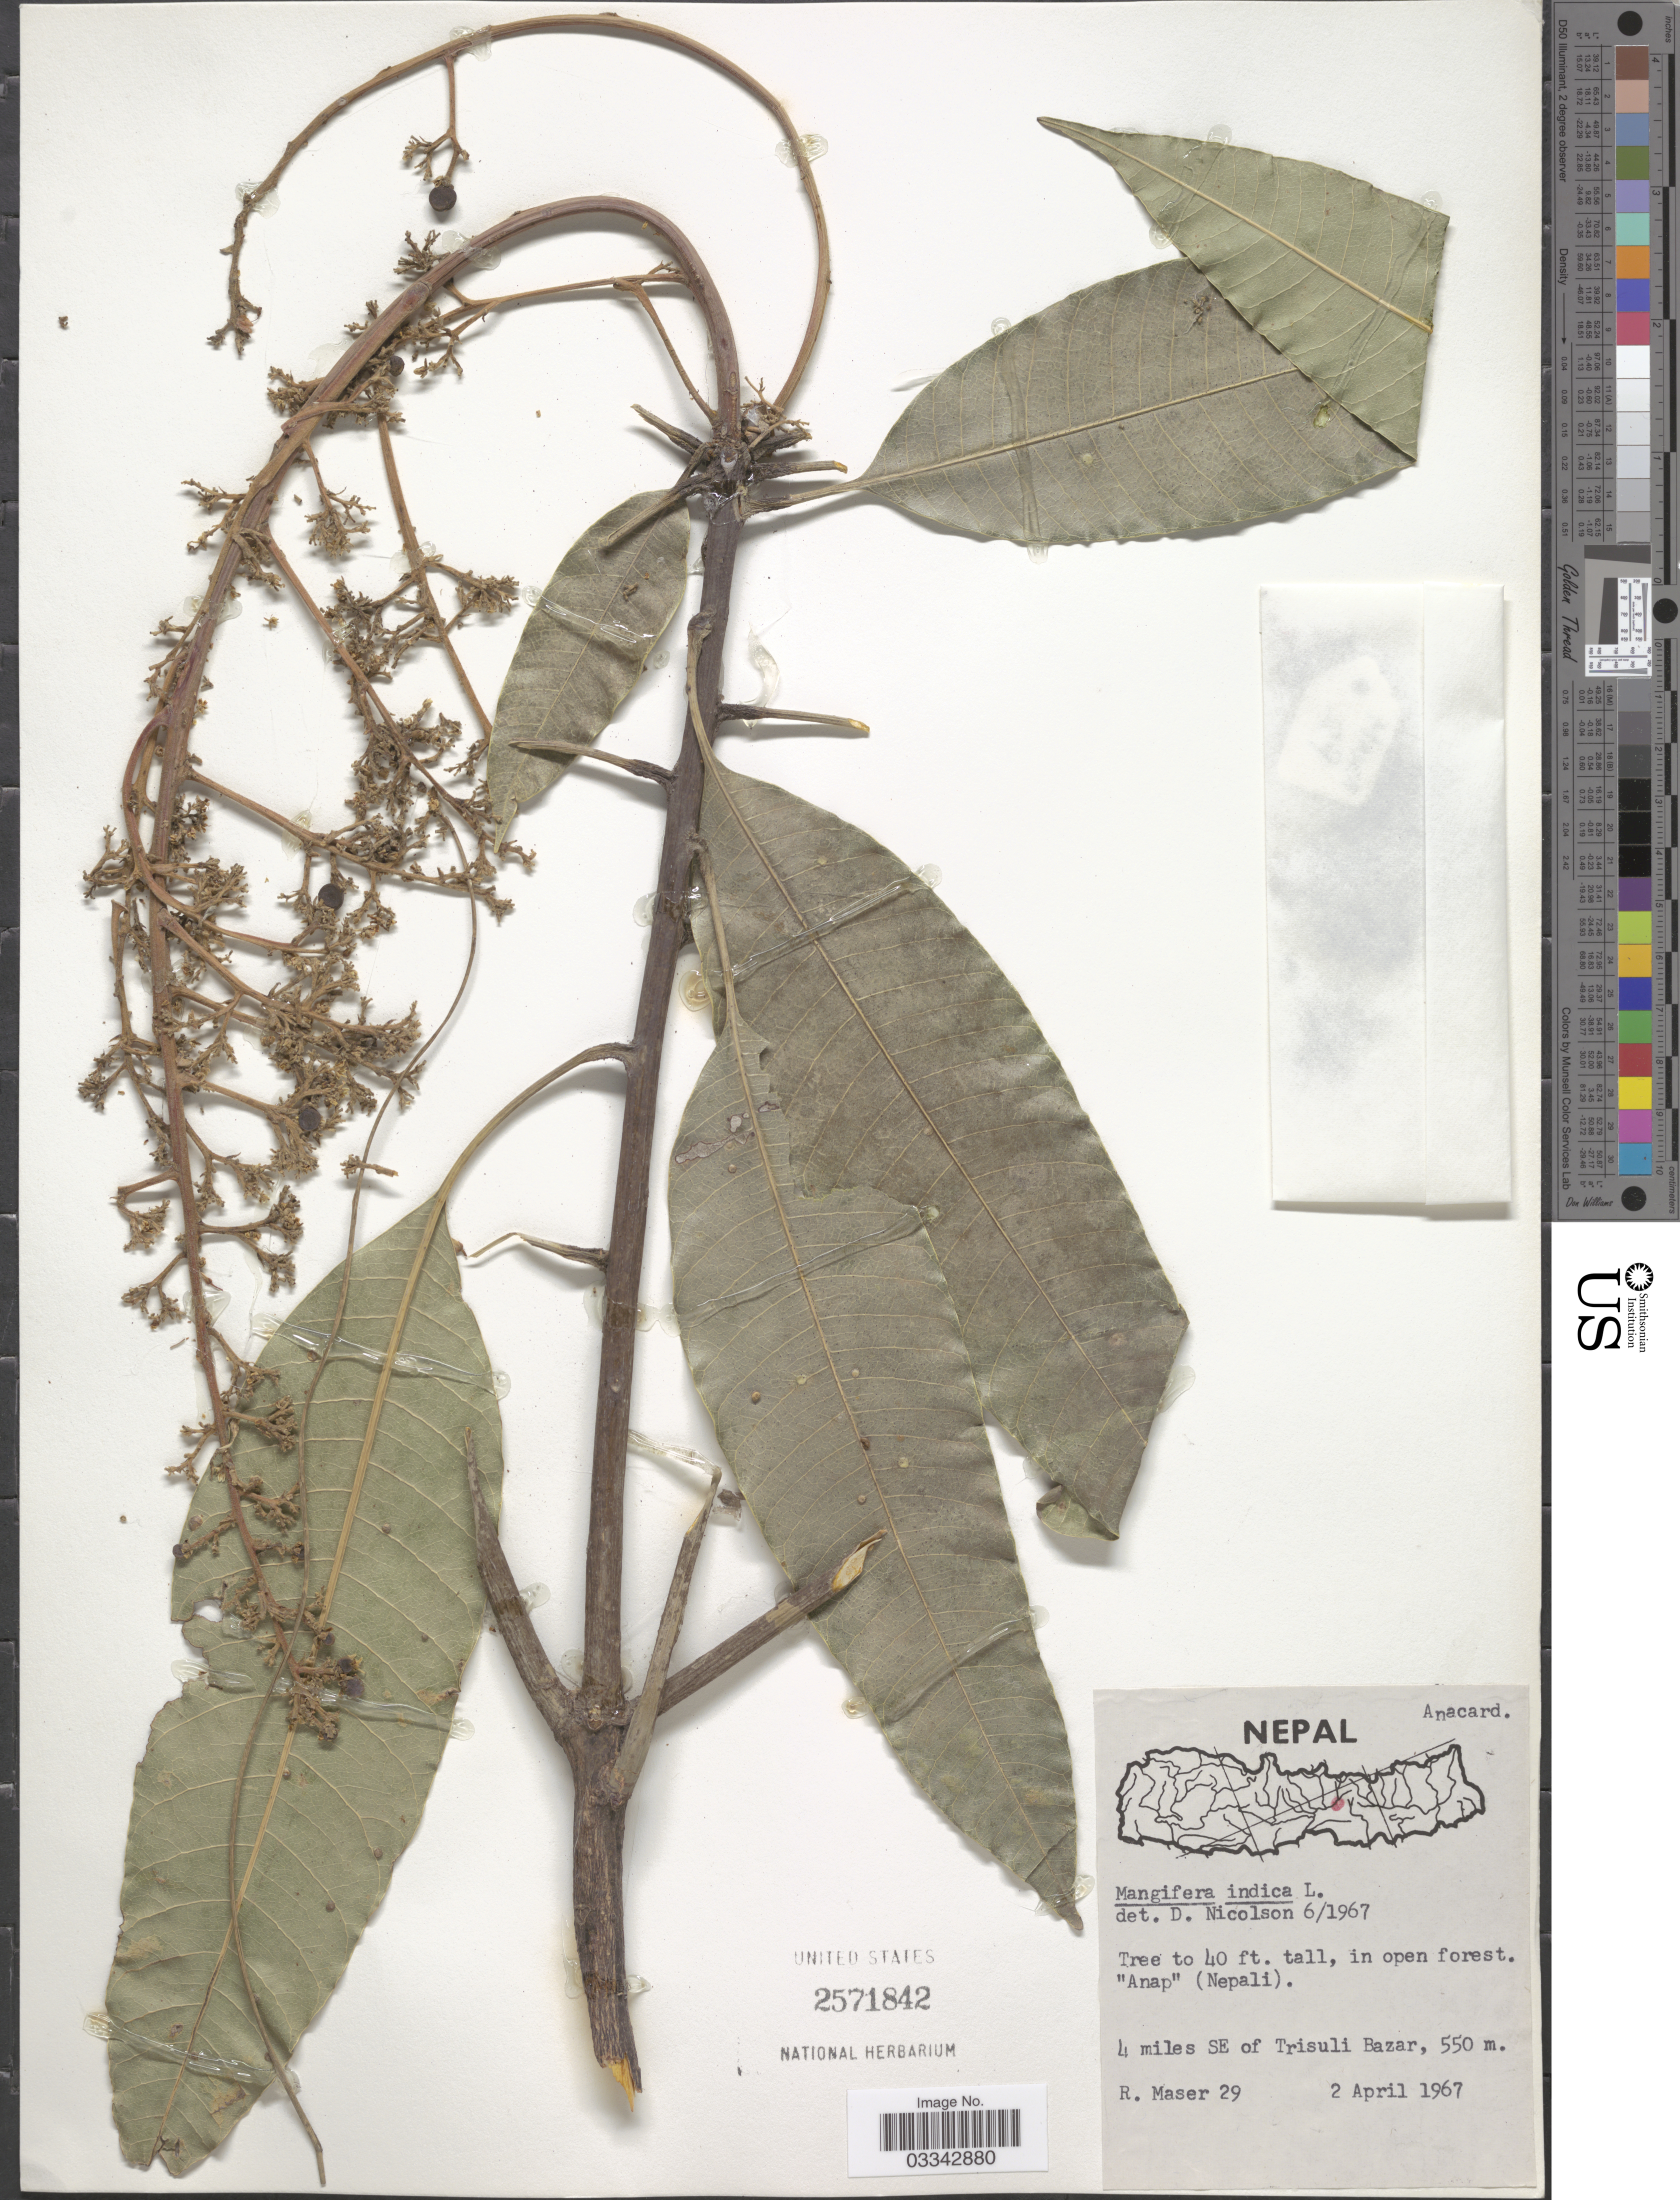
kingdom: Plantae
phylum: Tracheophyta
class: Magnoliopsida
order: Sapindales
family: Anacardiaceae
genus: Mangifera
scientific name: Mangifera indica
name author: L.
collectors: R. Maser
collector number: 29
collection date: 1967-04-02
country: Nepal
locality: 4 miles SE of Trisuli Bazar.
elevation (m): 550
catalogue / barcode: US 2571842